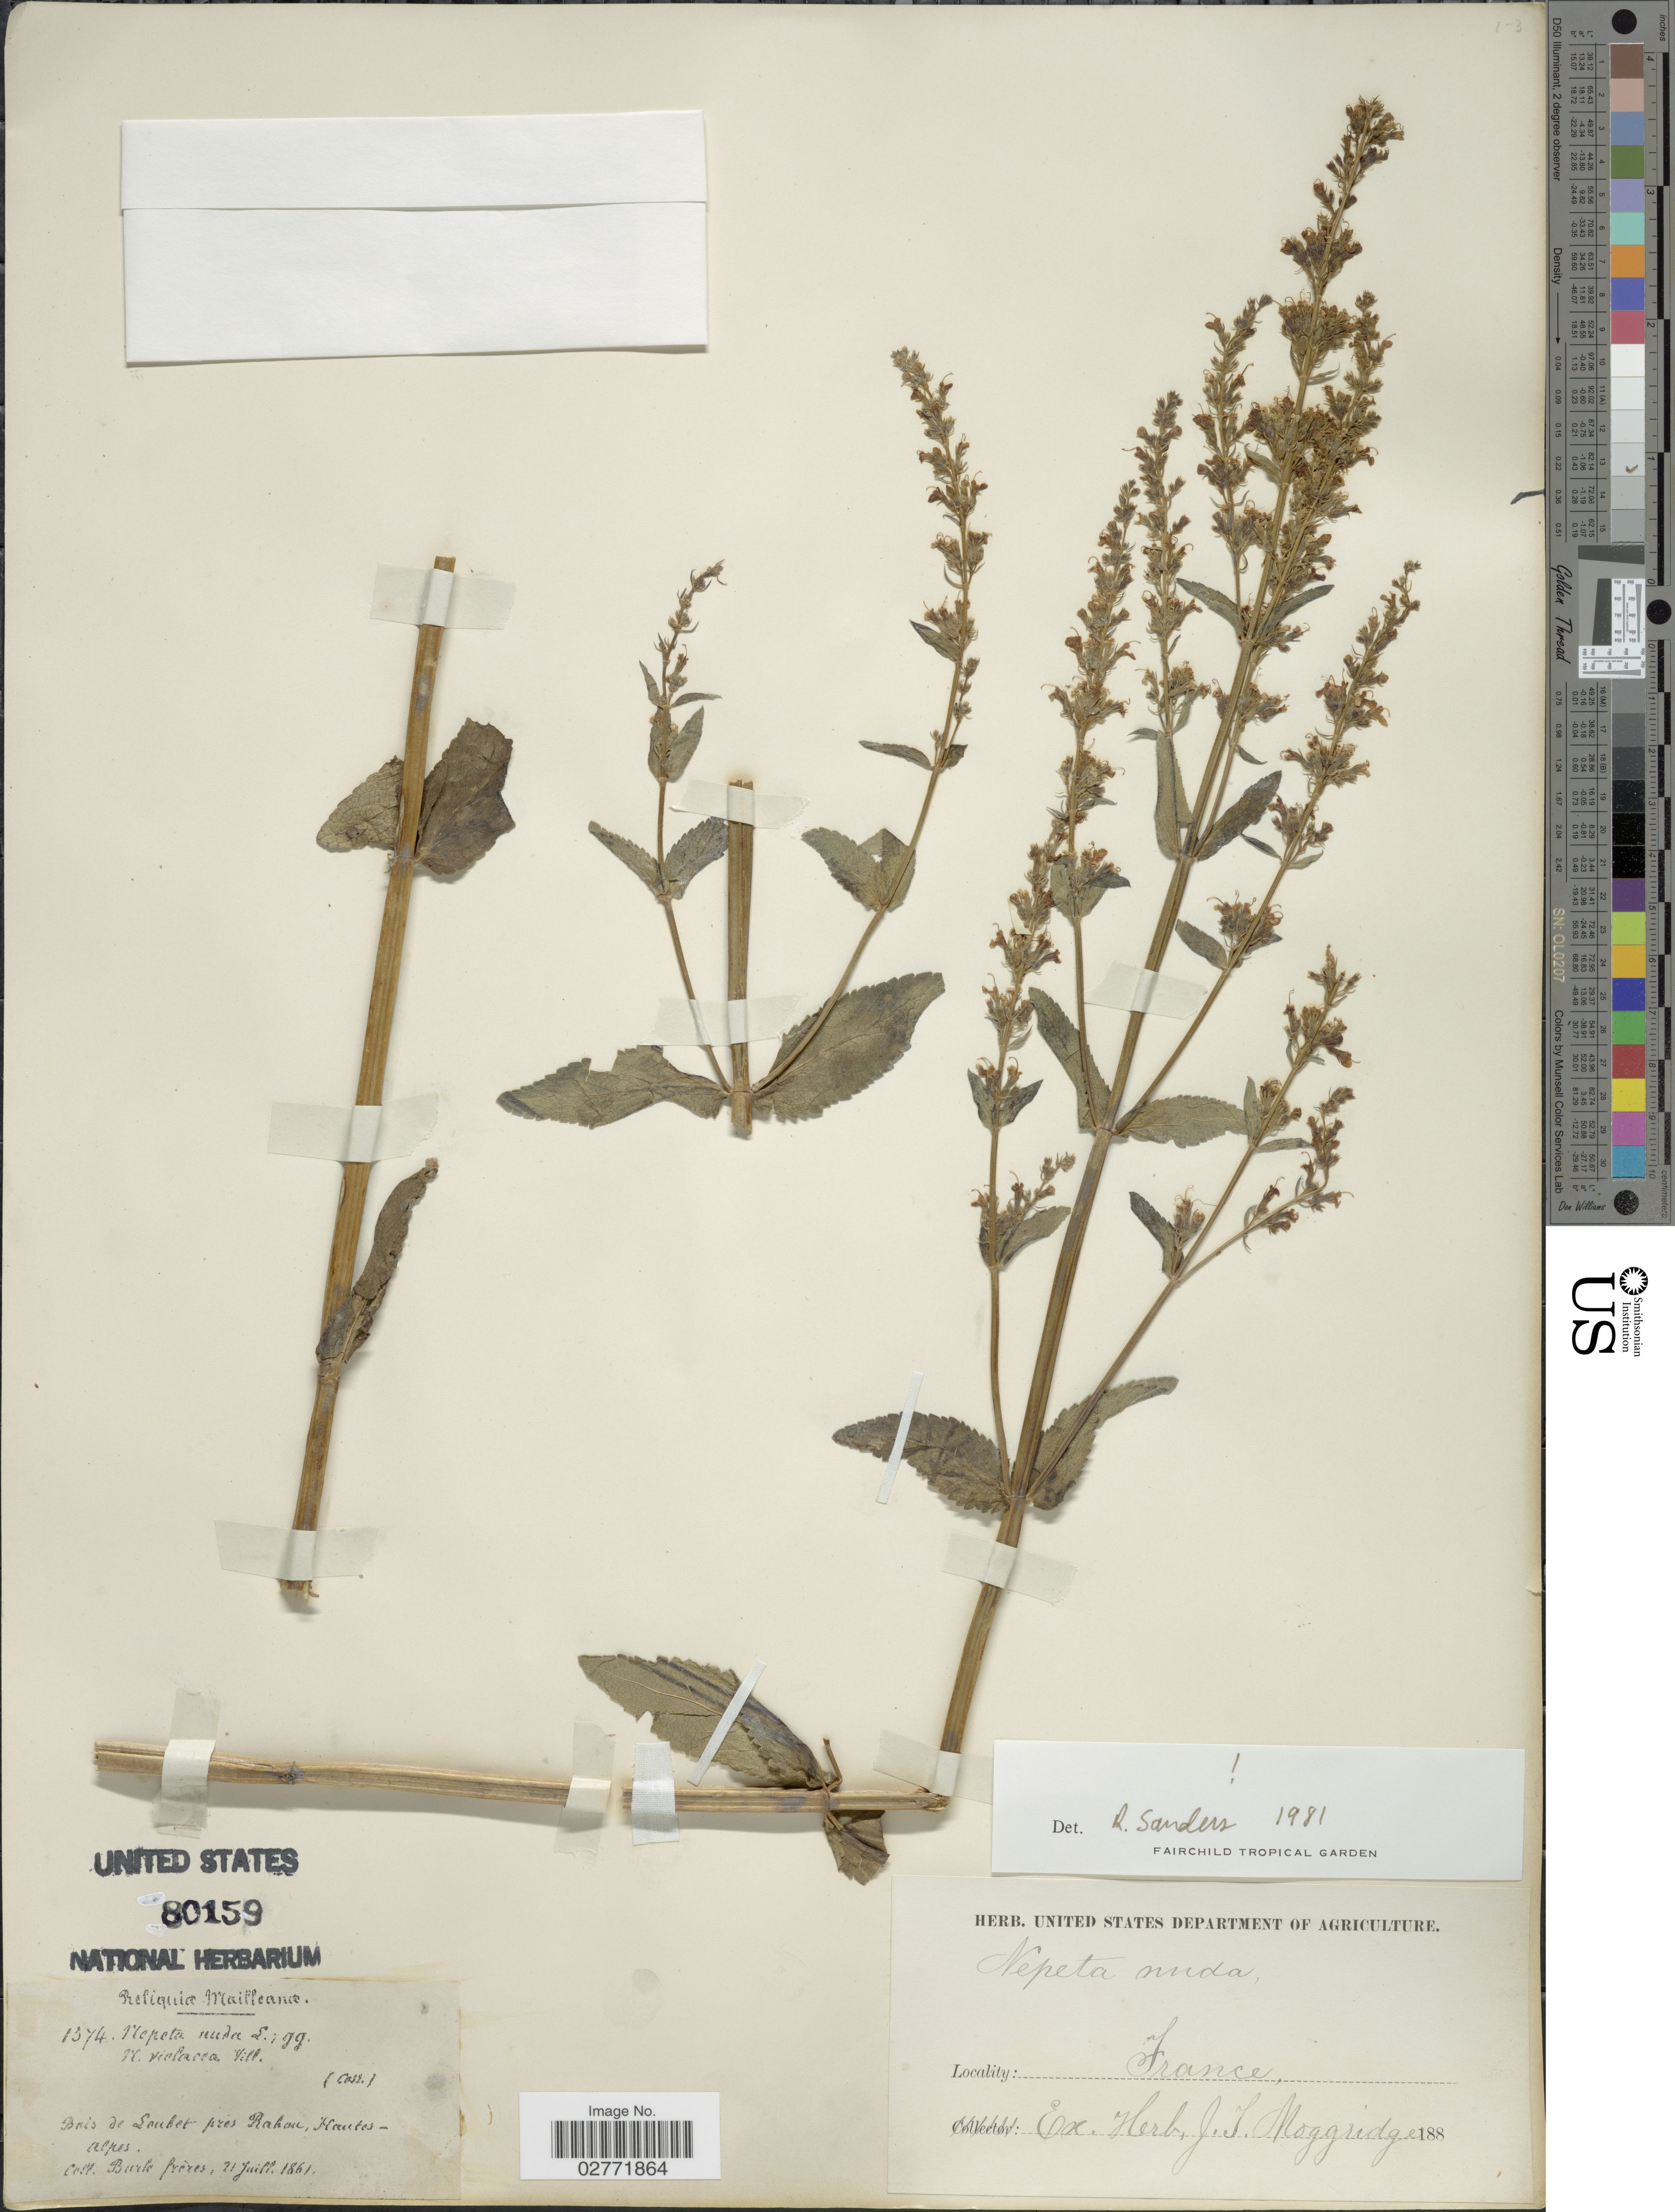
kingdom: Plantae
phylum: Tracheophyta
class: Magnoliopsida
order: Lamiales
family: Lamiaceae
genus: Nepeta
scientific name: Nepeta nuda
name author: L.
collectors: Burle frères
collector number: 1374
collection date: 1861-07-21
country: France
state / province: Provence-Alpes-Côte d'Azur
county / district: Hautes-Alpes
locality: Bais de Loubet prés Rabou, Hautes-Alpes.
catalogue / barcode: US 80159